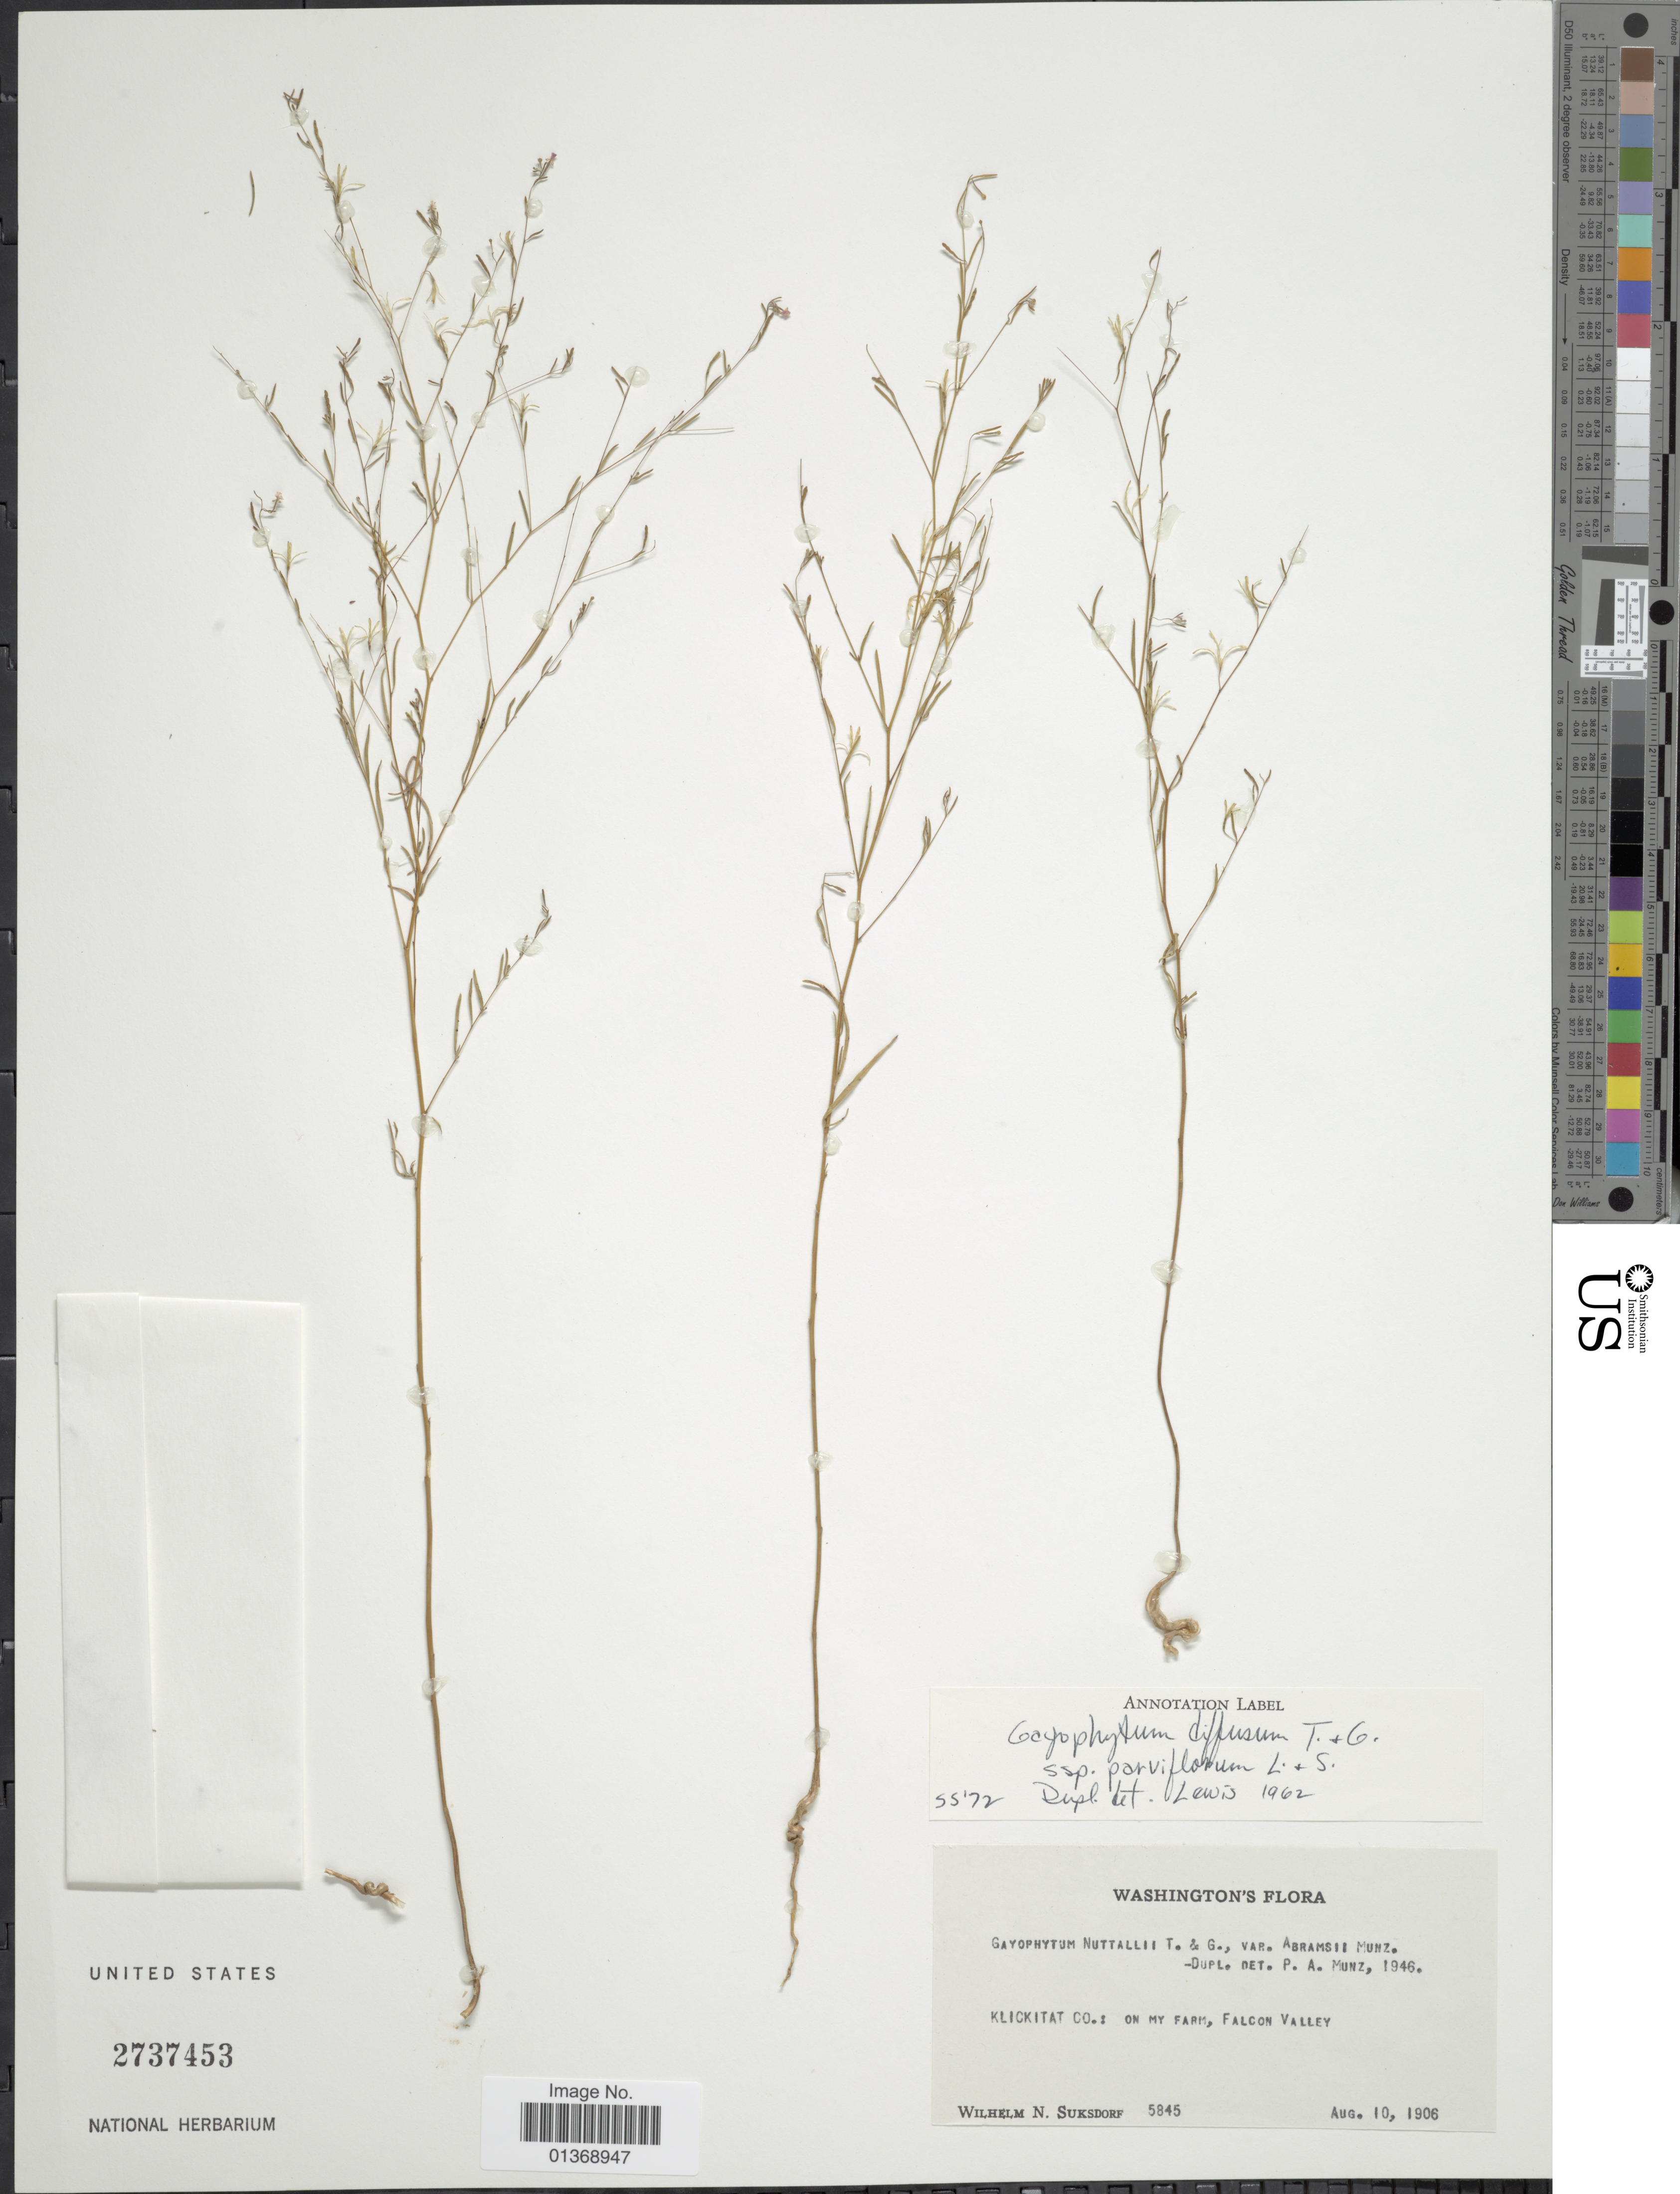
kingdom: Plantae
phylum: Tracheophyta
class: Magnoliopsida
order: Myrtales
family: Onagraceae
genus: Gayophytum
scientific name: Gayophytum diffusum subsp. parviflorum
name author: F. H. Lewis & Szweyk.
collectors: W. N. Suksdorf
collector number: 5845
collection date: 1906-08-10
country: United States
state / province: Washington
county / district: Klickitat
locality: Klickitat Co.: on my farm, Falcon Valley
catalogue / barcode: US 2737453